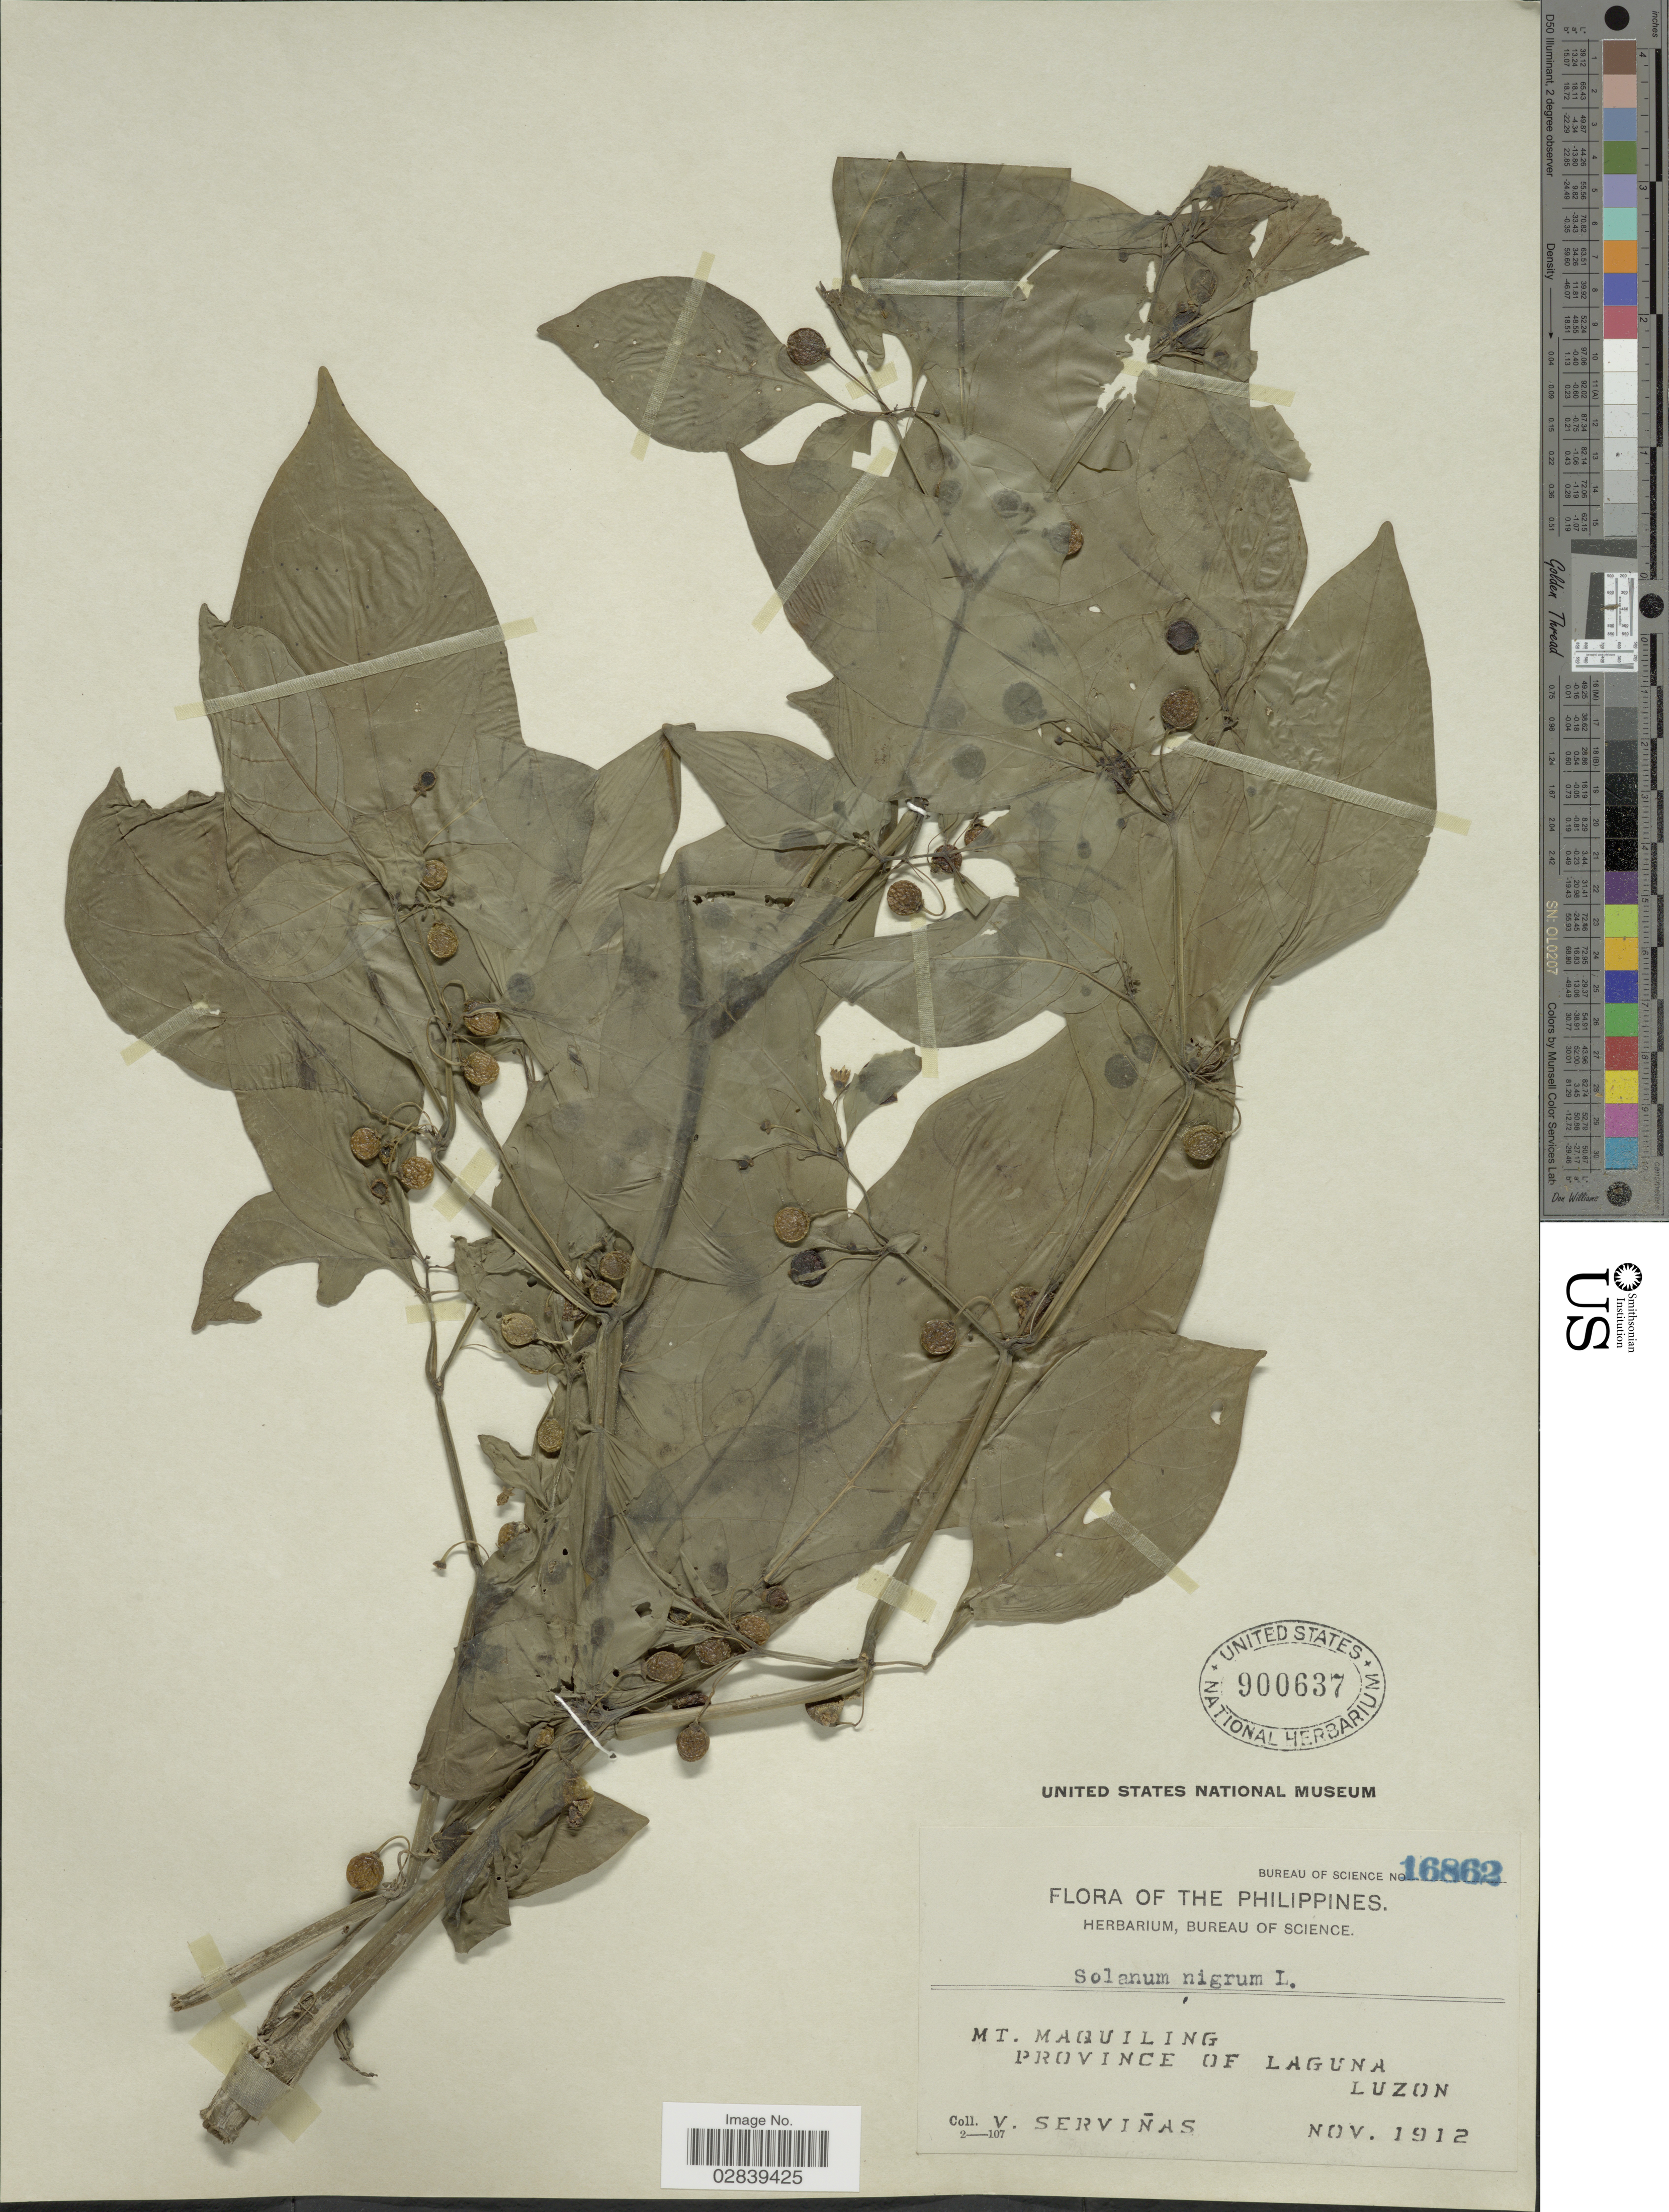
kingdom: Plantae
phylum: Tracheophyta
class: Magnoliopsida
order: Solanales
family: Solanaceae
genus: Solanum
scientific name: Solanum nigrum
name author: L.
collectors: V. Servinas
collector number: Bureau of Science 16862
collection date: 1912-11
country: Philippines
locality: Mt. Maquiling, Province of Laguna, Luzon.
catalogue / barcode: US 900637